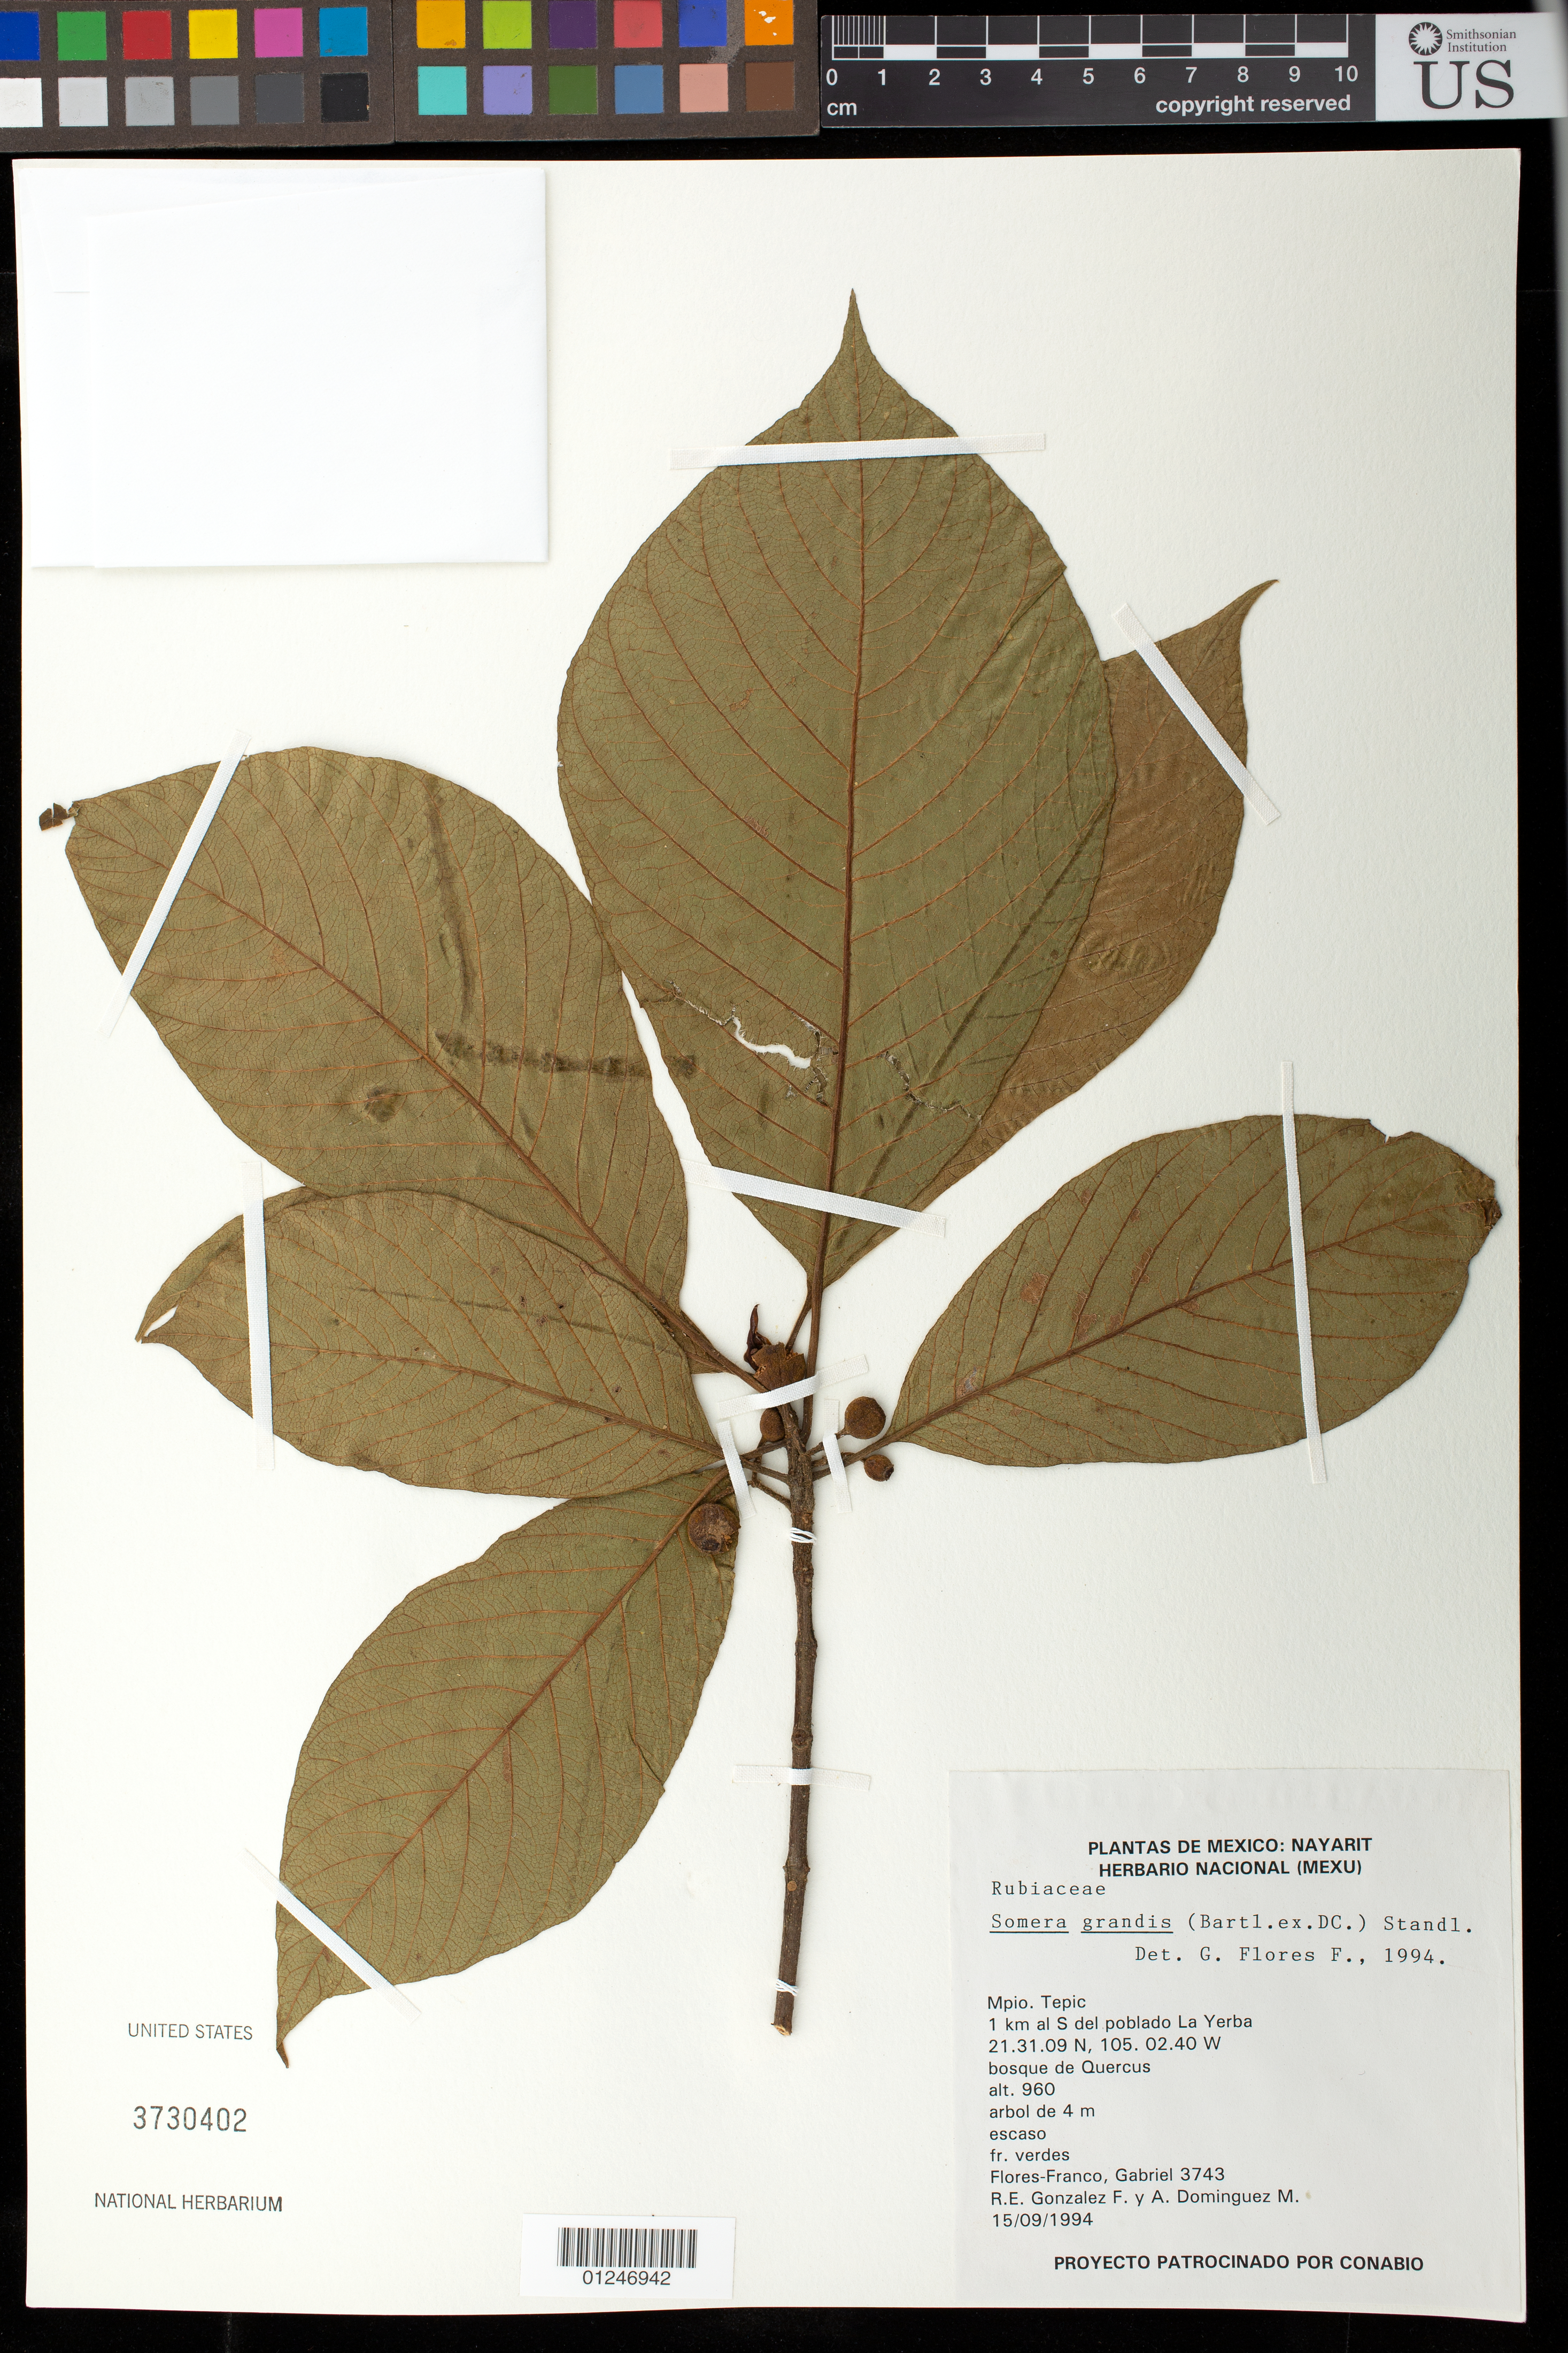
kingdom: Plantae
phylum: Tracheophyta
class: Magnoliopsida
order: Gentianales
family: Rubiaceae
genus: Sommera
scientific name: Sommera grandis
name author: (Bartl. ex DC.) Standl.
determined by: Flores, F.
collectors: G. Flores F., R. E. Gonzalez F. & A. Dominguez M.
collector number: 3743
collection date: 1994-09-15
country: Mexico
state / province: Nayarit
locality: Mpio. Tepic, 1 km al S del poblado La Yerba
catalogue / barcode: US 3730402